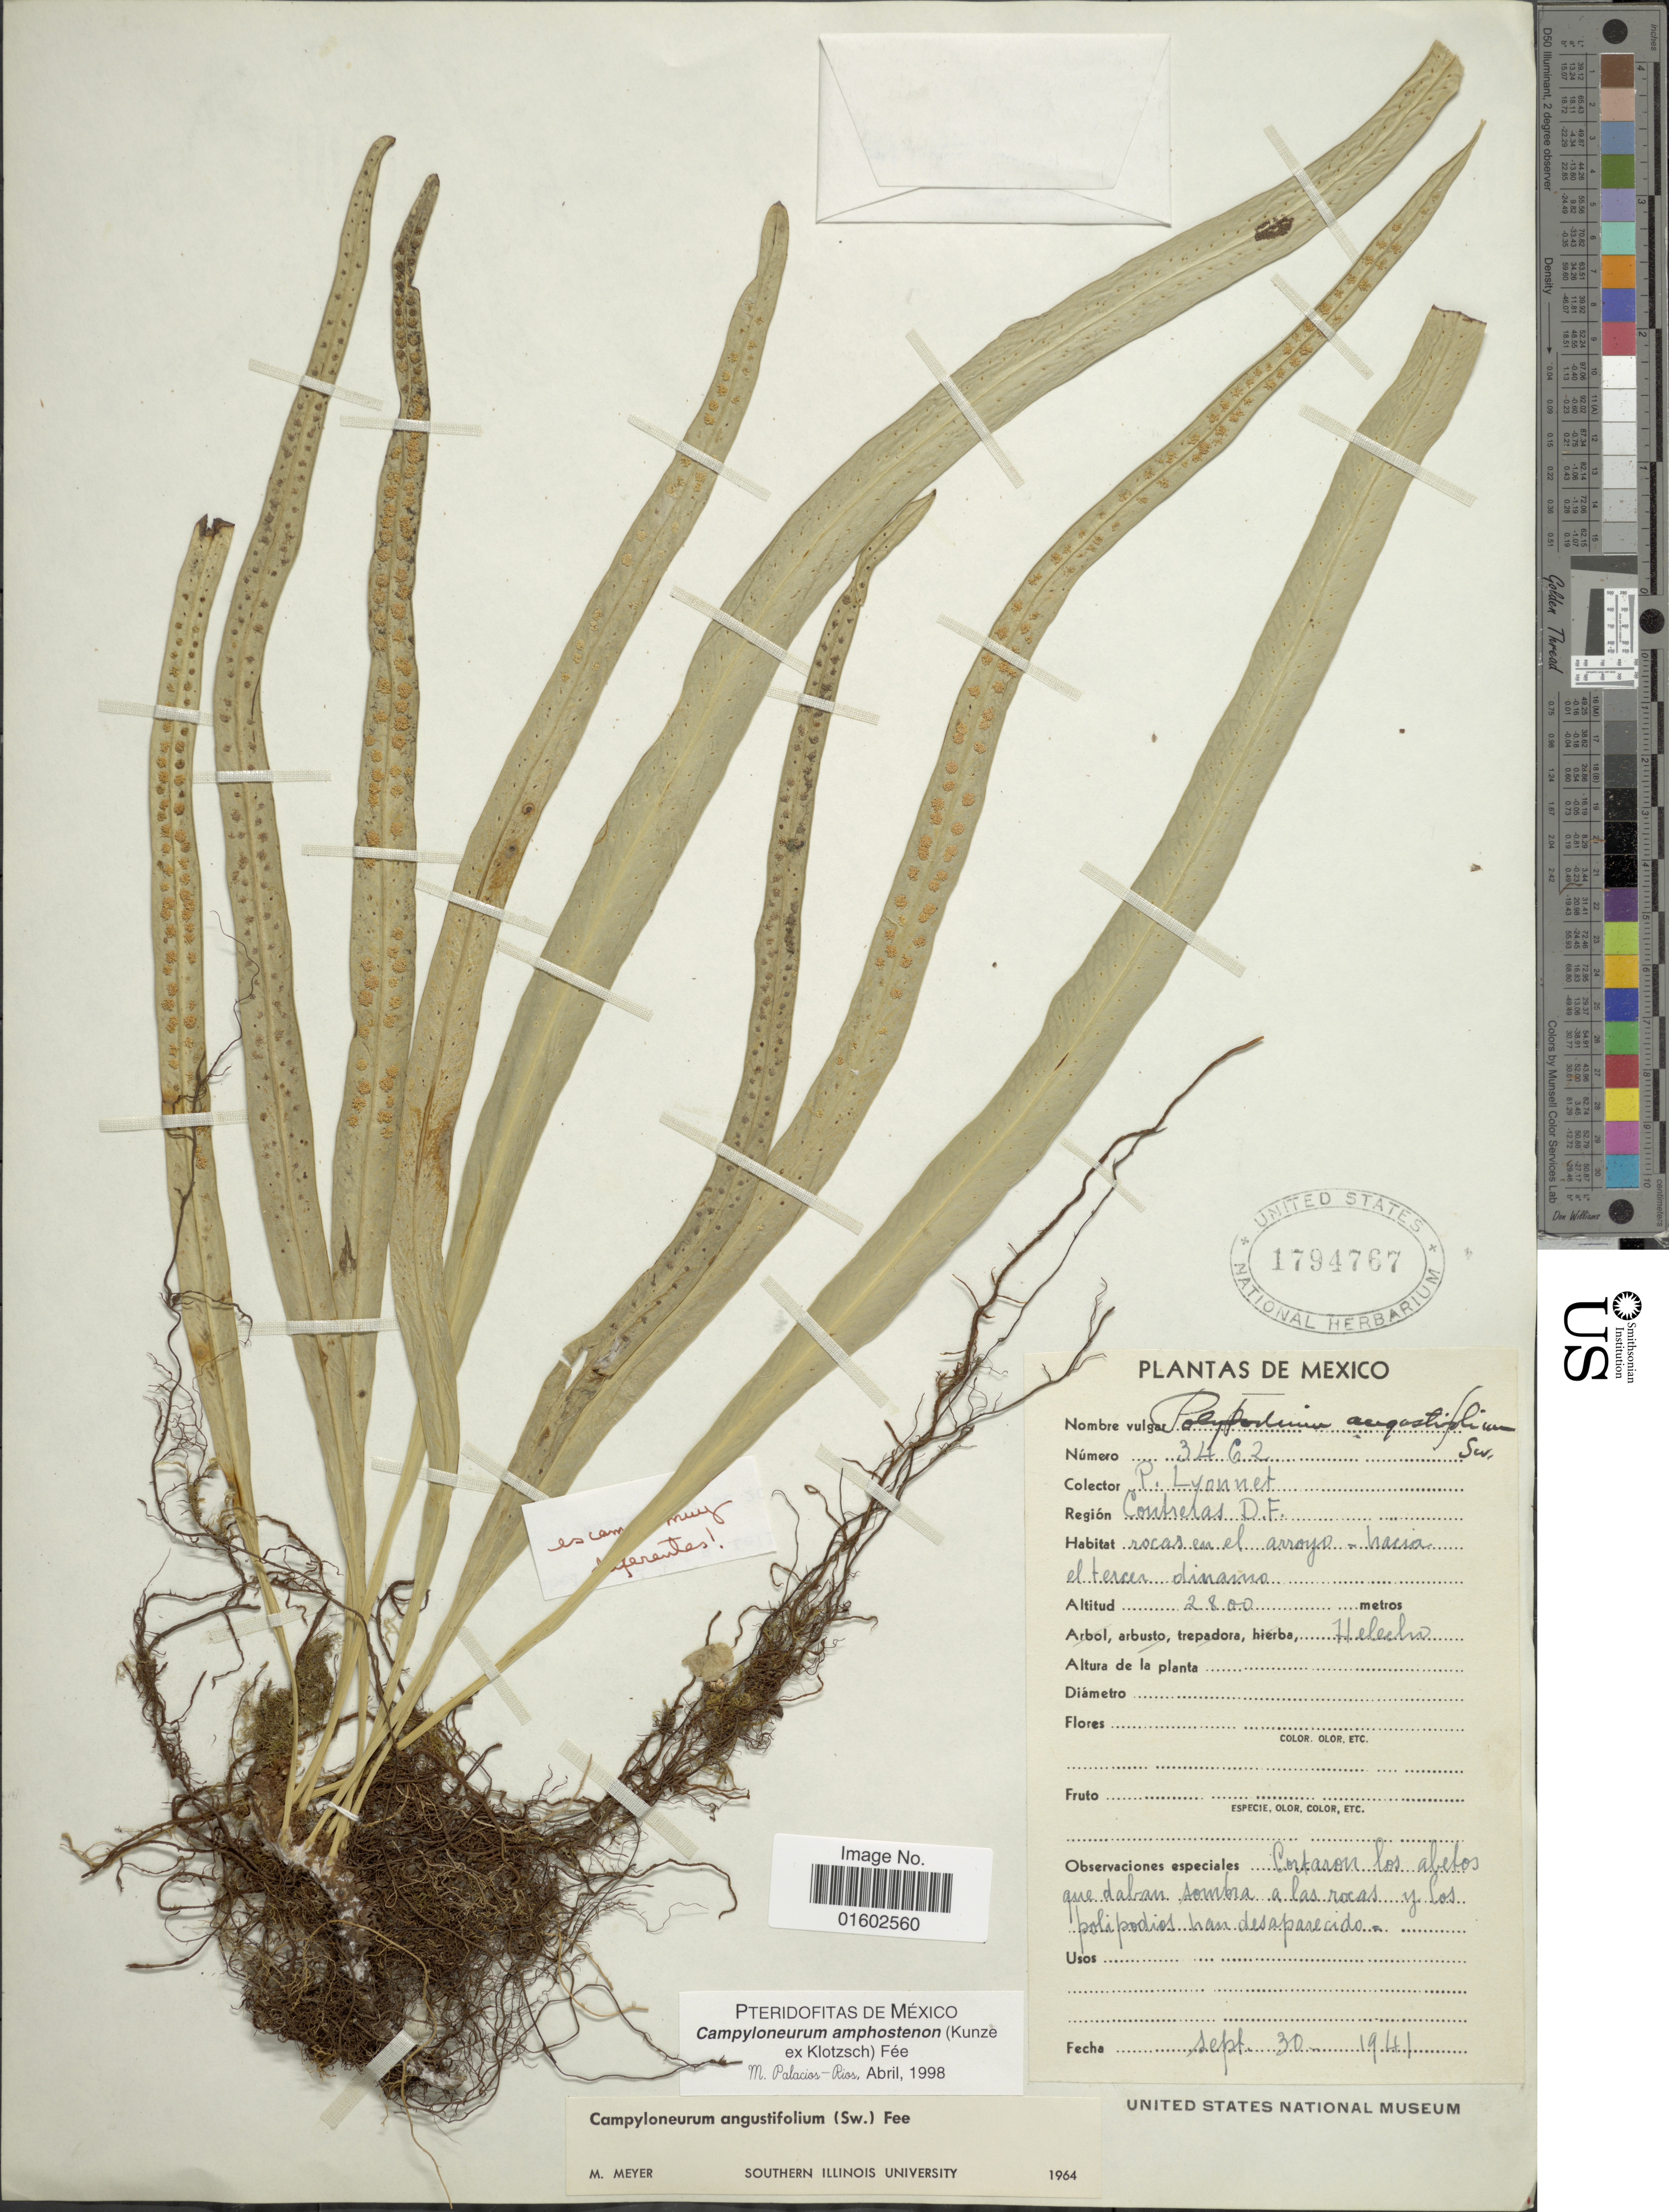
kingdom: Plantae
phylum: Tracheophyta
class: Polypodiopsida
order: Polypodiales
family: Polypodiaceae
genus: Campyloneurum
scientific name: Campyloneurum amphostenon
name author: (Kunze ex Klotzsch) Fée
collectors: P. Lyonnet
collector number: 3462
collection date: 1941-09-30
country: Mexico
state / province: Distrito Federal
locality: Rocas en el arroyo, hacia el tercer dinamo, Contreras, D.F.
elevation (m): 2800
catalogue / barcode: US 1794767